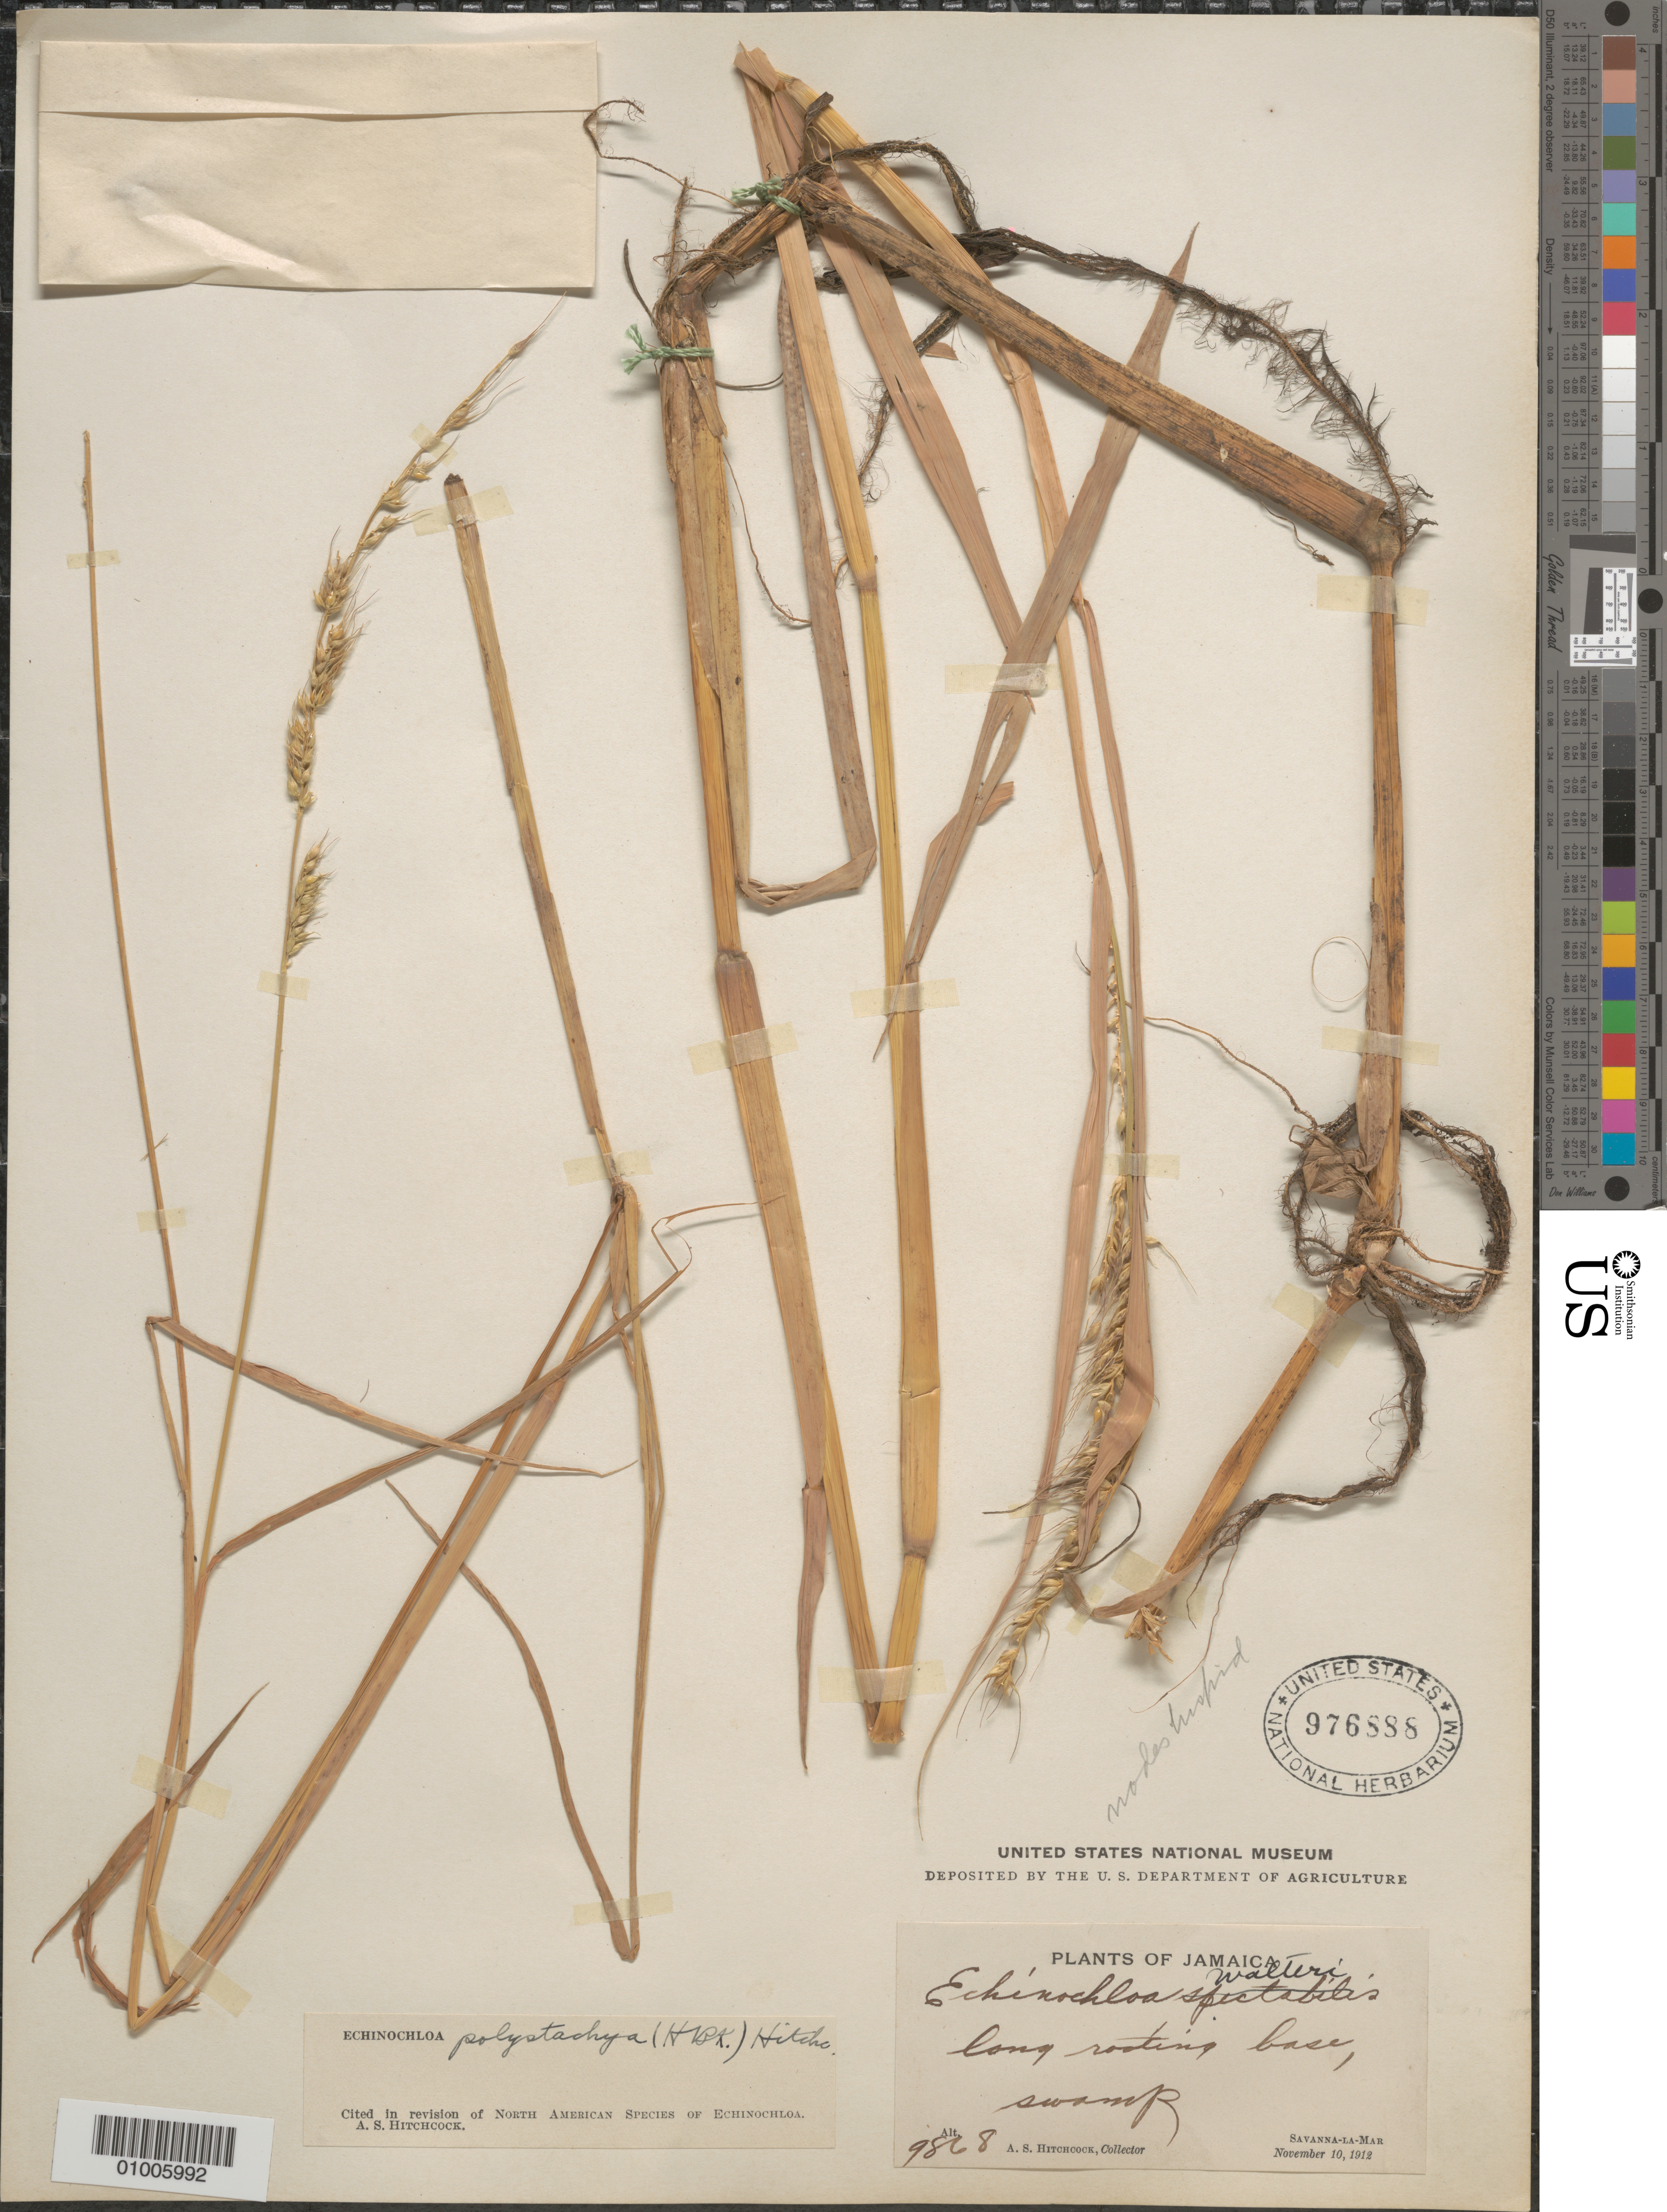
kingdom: Plantae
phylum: Tracheophyta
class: Liliopsida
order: Poales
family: Poaceae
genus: Echinochloa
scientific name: Echinochloa walteri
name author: (Pursh) A. Heller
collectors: A. S. Hitchcock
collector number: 9868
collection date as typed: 10 Nov 1912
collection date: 1912-11-10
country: Jamaica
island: Jamaica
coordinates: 0 N, 0 E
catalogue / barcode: US 976888